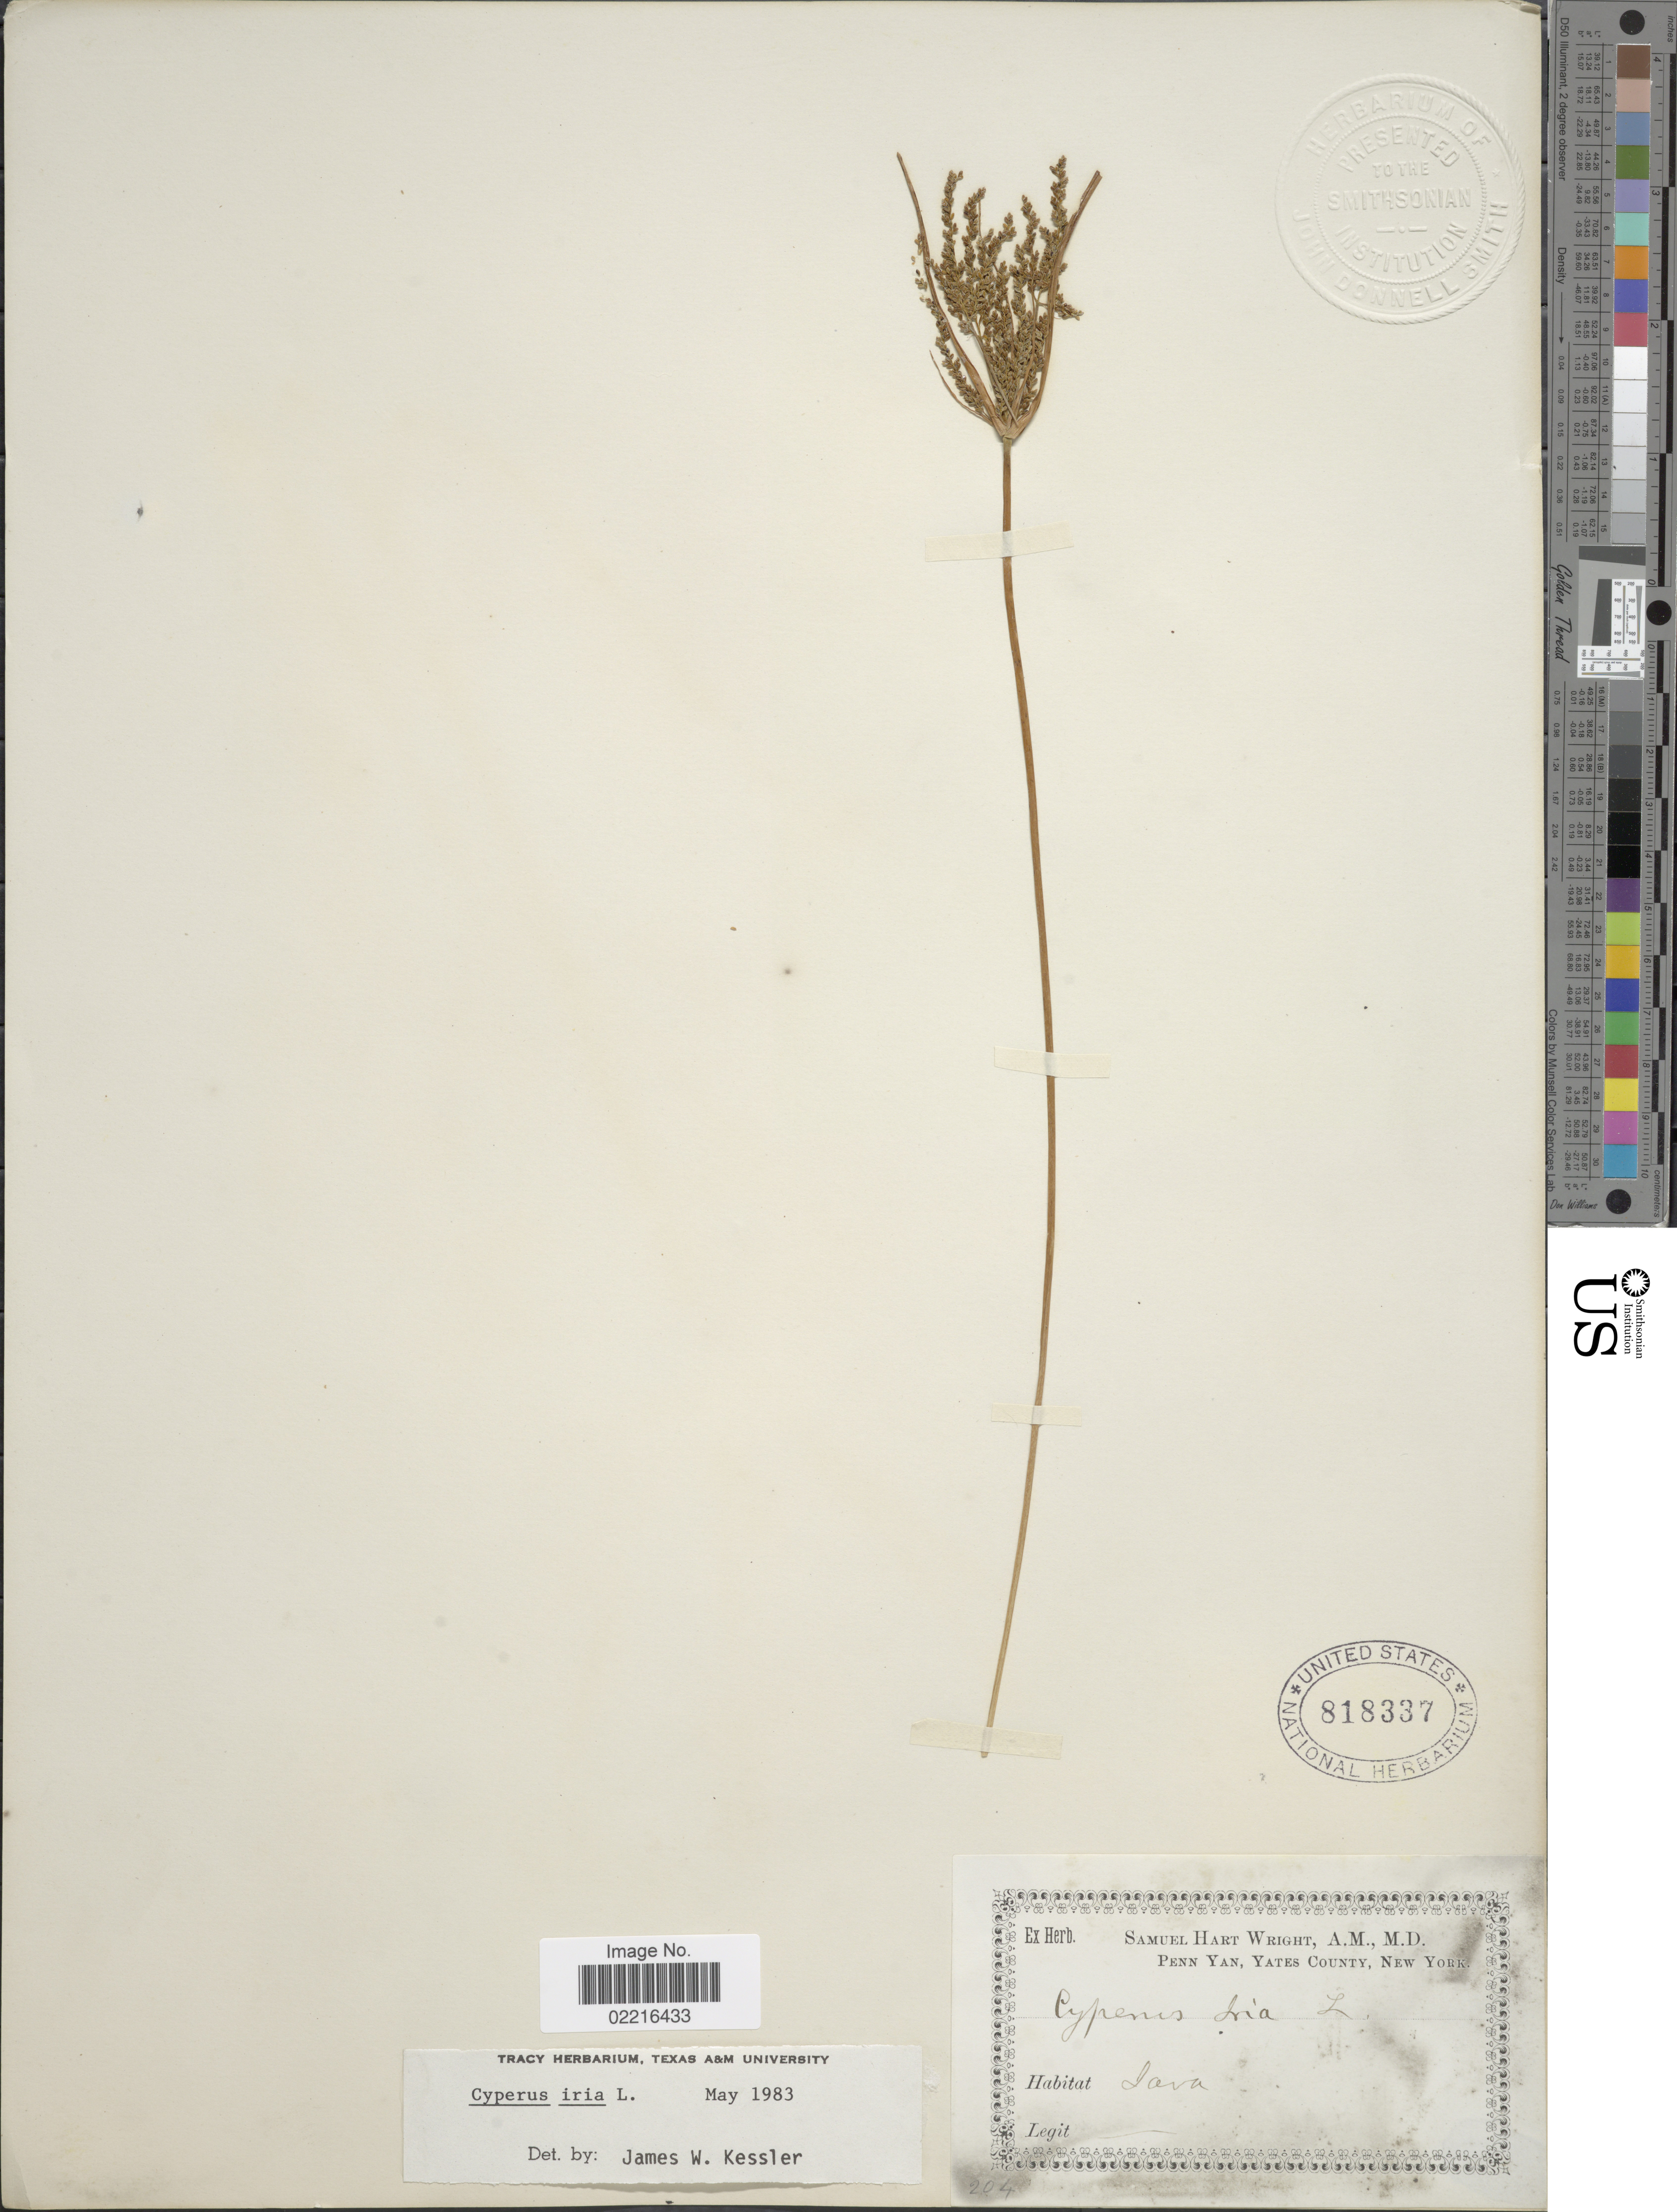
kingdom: Plantae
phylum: Tracheophyta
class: Liliopsida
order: Poales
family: Cyperaceae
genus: Cyperus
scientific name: Cyperus iria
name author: L.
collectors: ex herb. S. H. Wright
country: Indonesia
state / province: Java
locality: Java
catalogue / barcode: US 818337